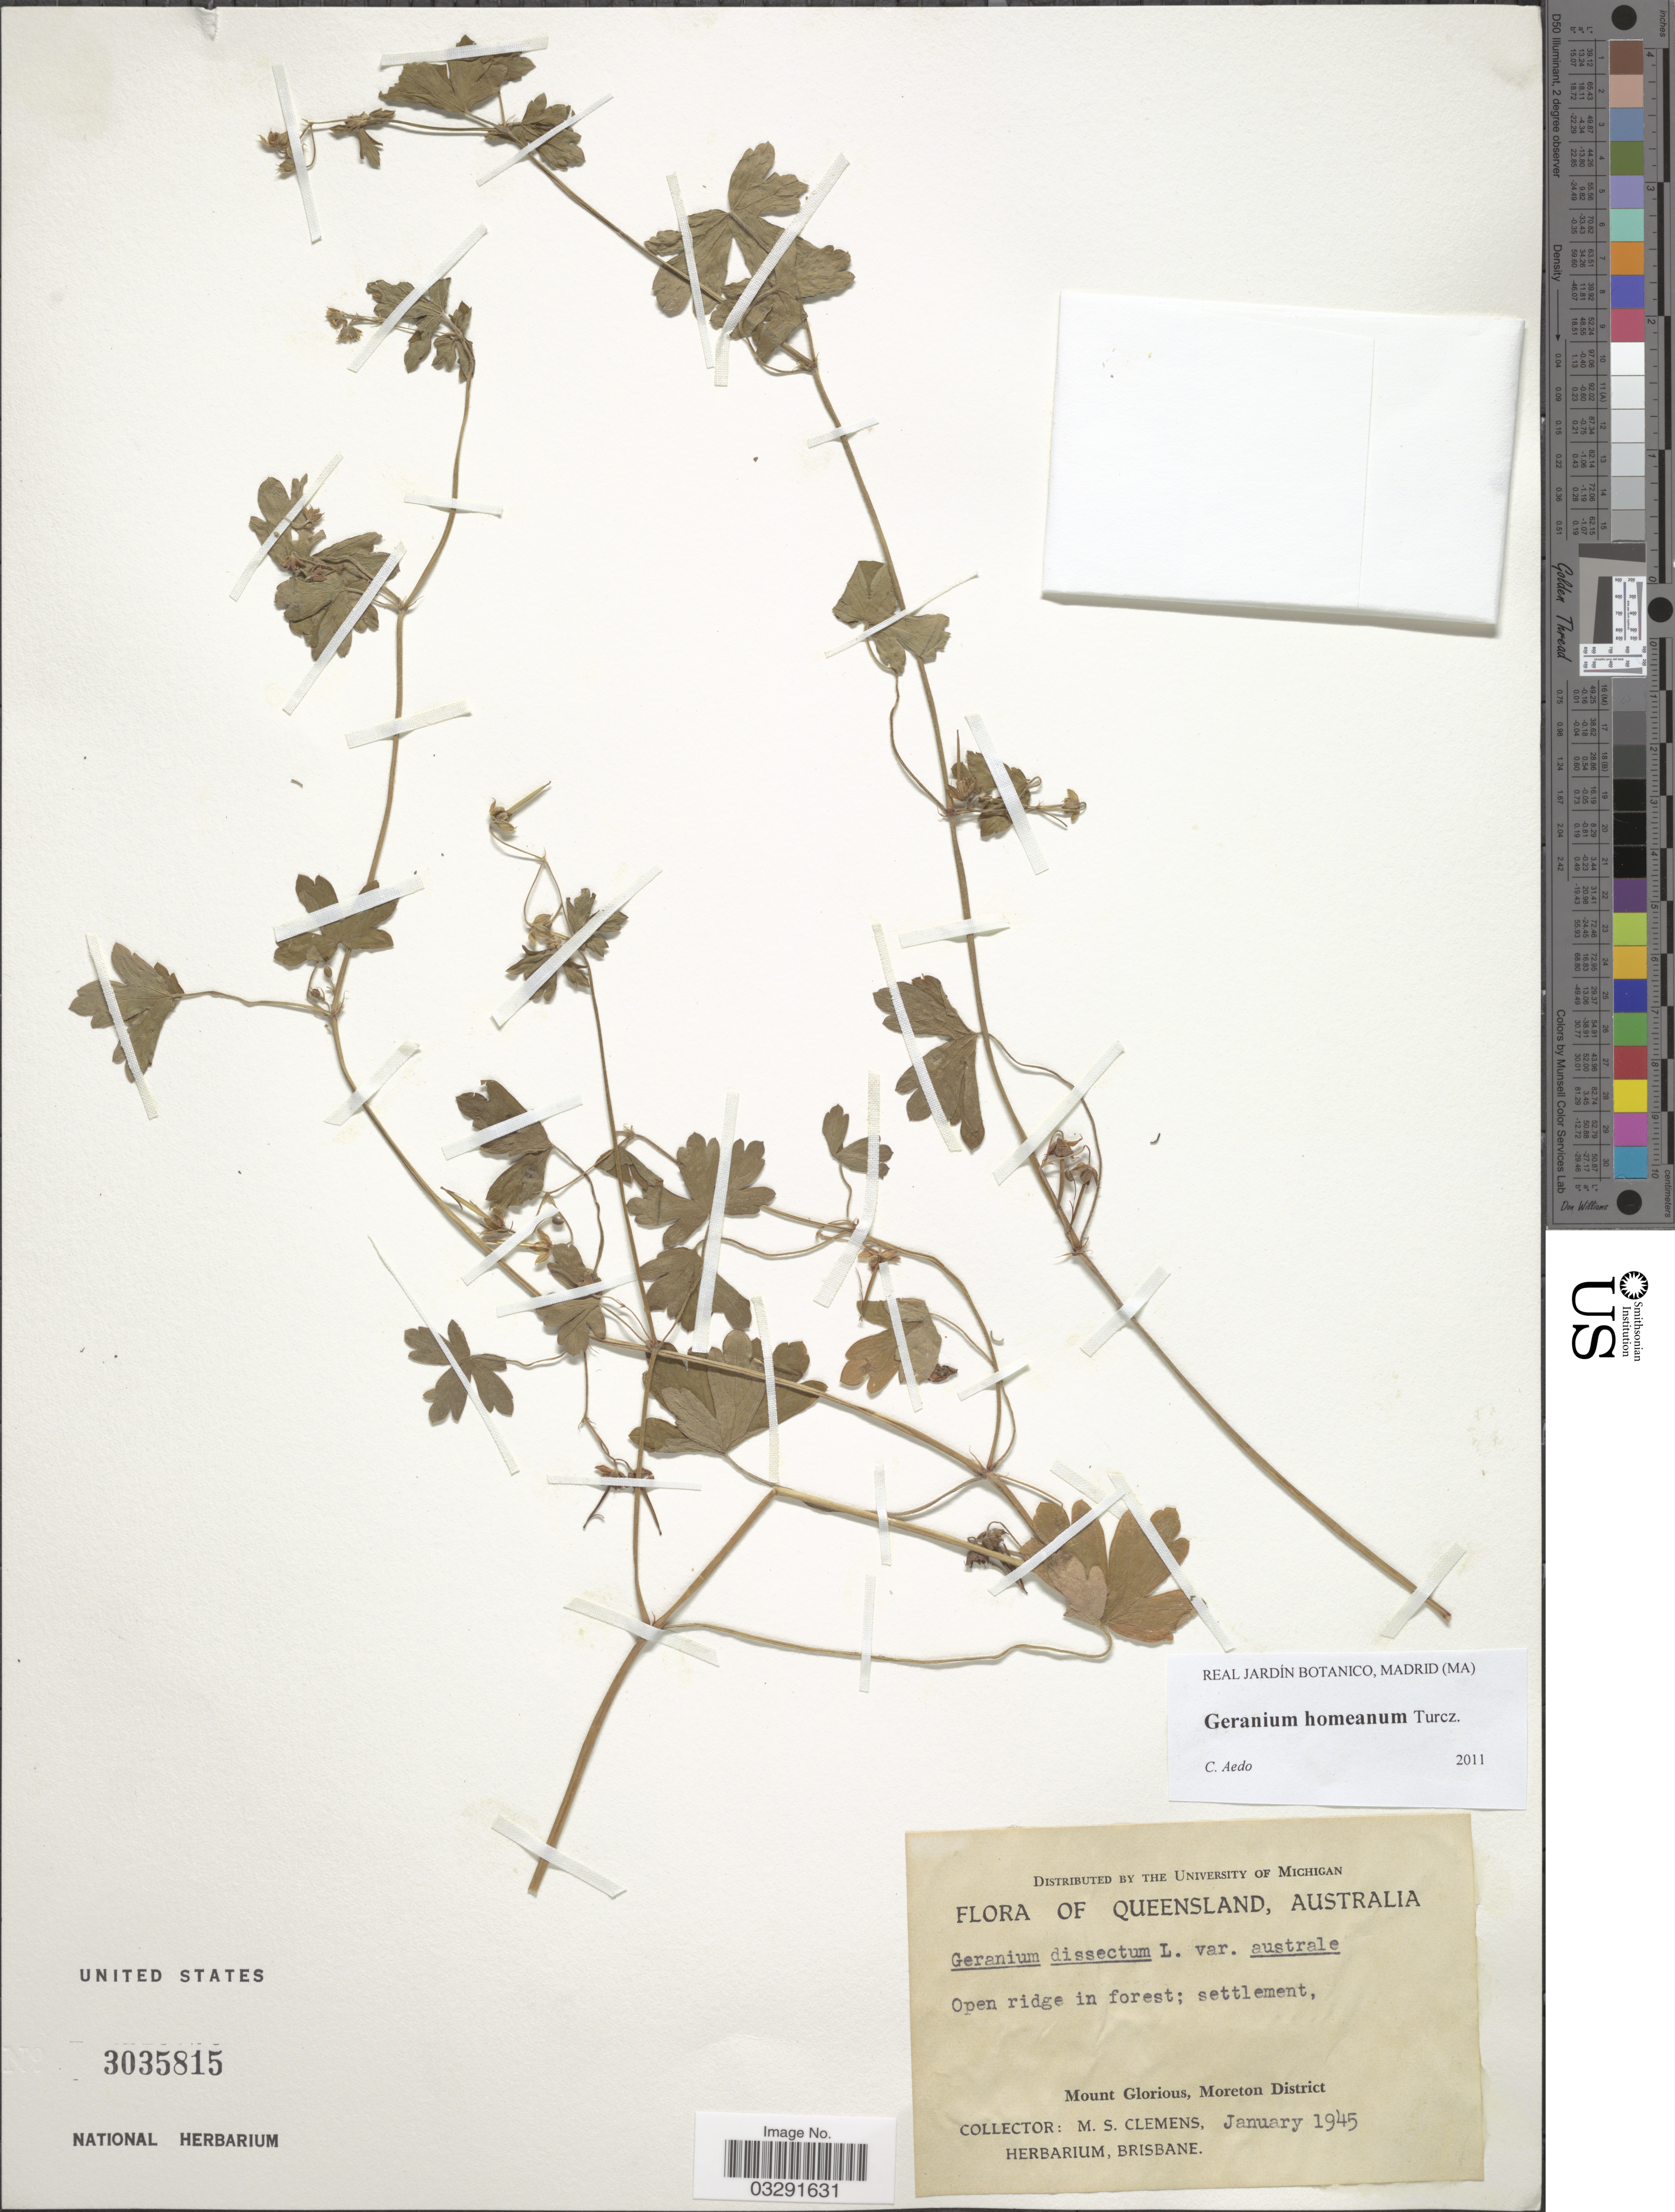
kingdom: Plantae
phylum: Tracheophyta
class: Magnoliopsida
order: Geraniales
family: Geraniaceae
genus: Geranium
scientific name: Geranium homeanum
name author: Turcz.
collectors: M. S. Clemens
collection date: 1945-01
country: Australia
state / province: Queensland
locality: Mount Glorious, Moreton District.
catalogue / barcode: US 3035815